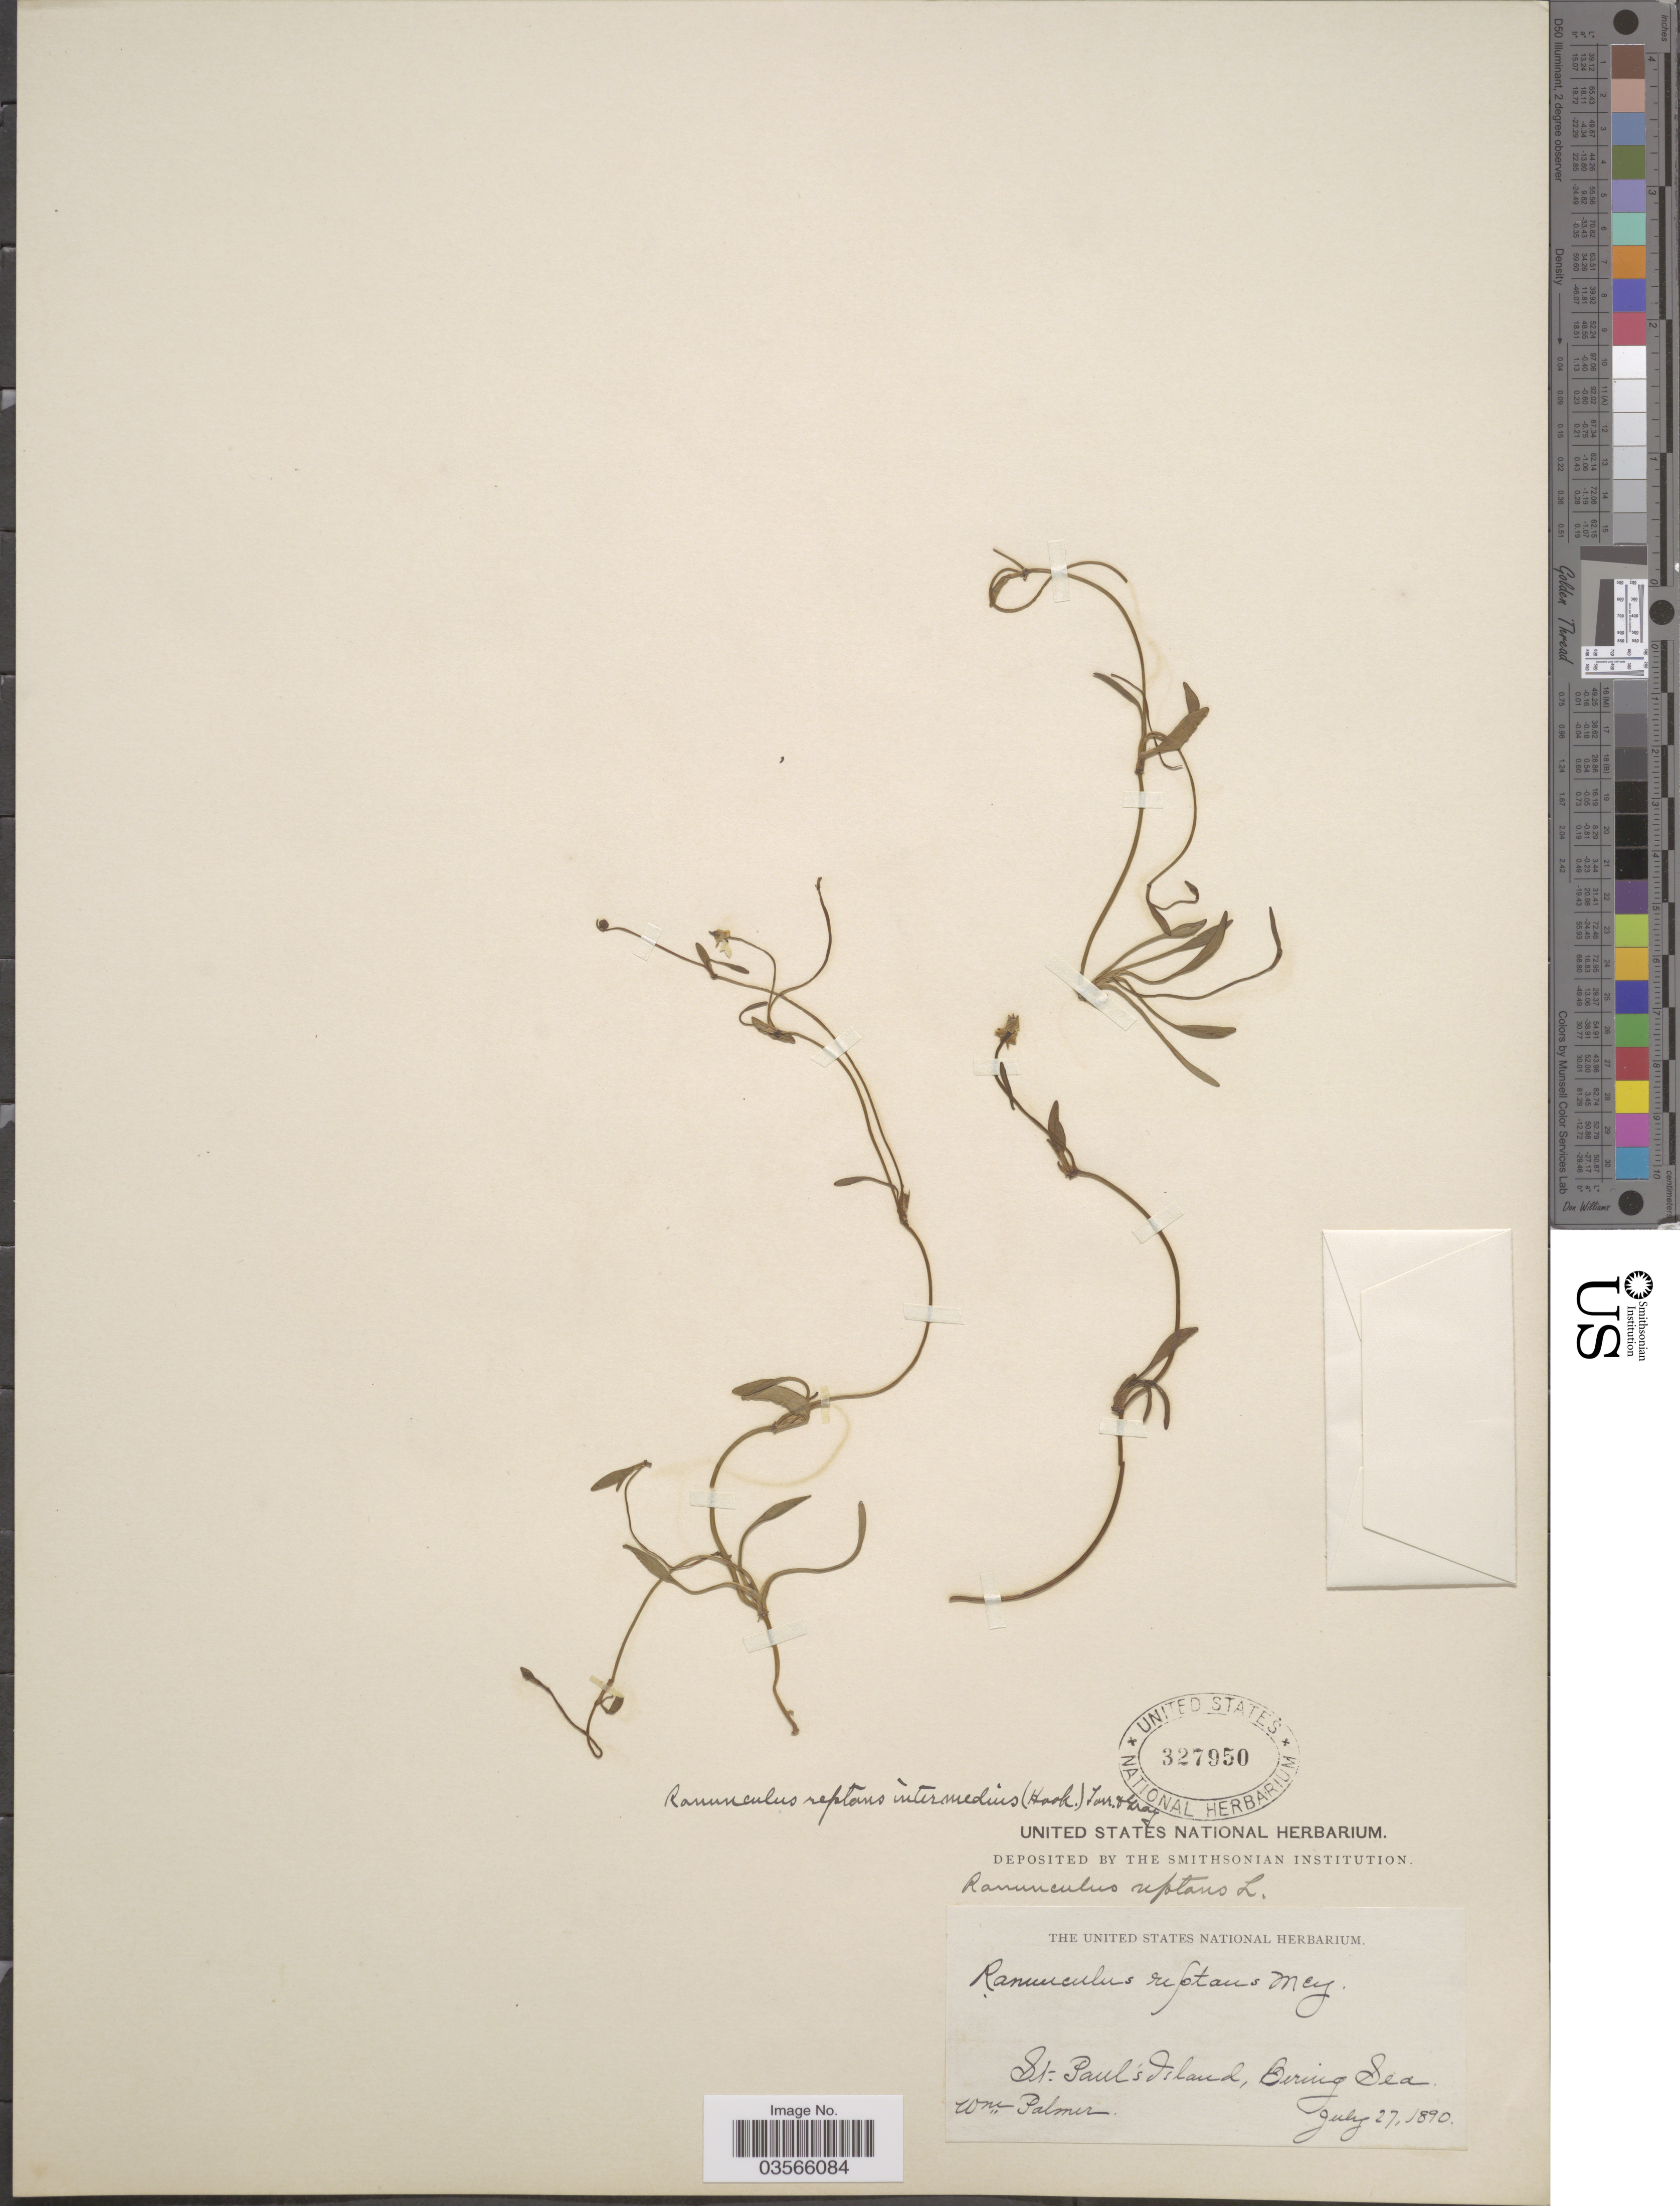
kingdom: Plantae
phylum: Tracheophyta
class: Magnoliopsida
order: Ranunculales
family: Ranunculaceae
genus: Ranunculus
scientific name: Ranunculus flammula var. filiformis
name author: (Michx.) Hook.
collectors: W. Palmer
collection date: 1890-07-27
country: United States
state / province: Alaska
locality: St. Paul's Island, Bering Sea.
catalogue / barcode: US 327950